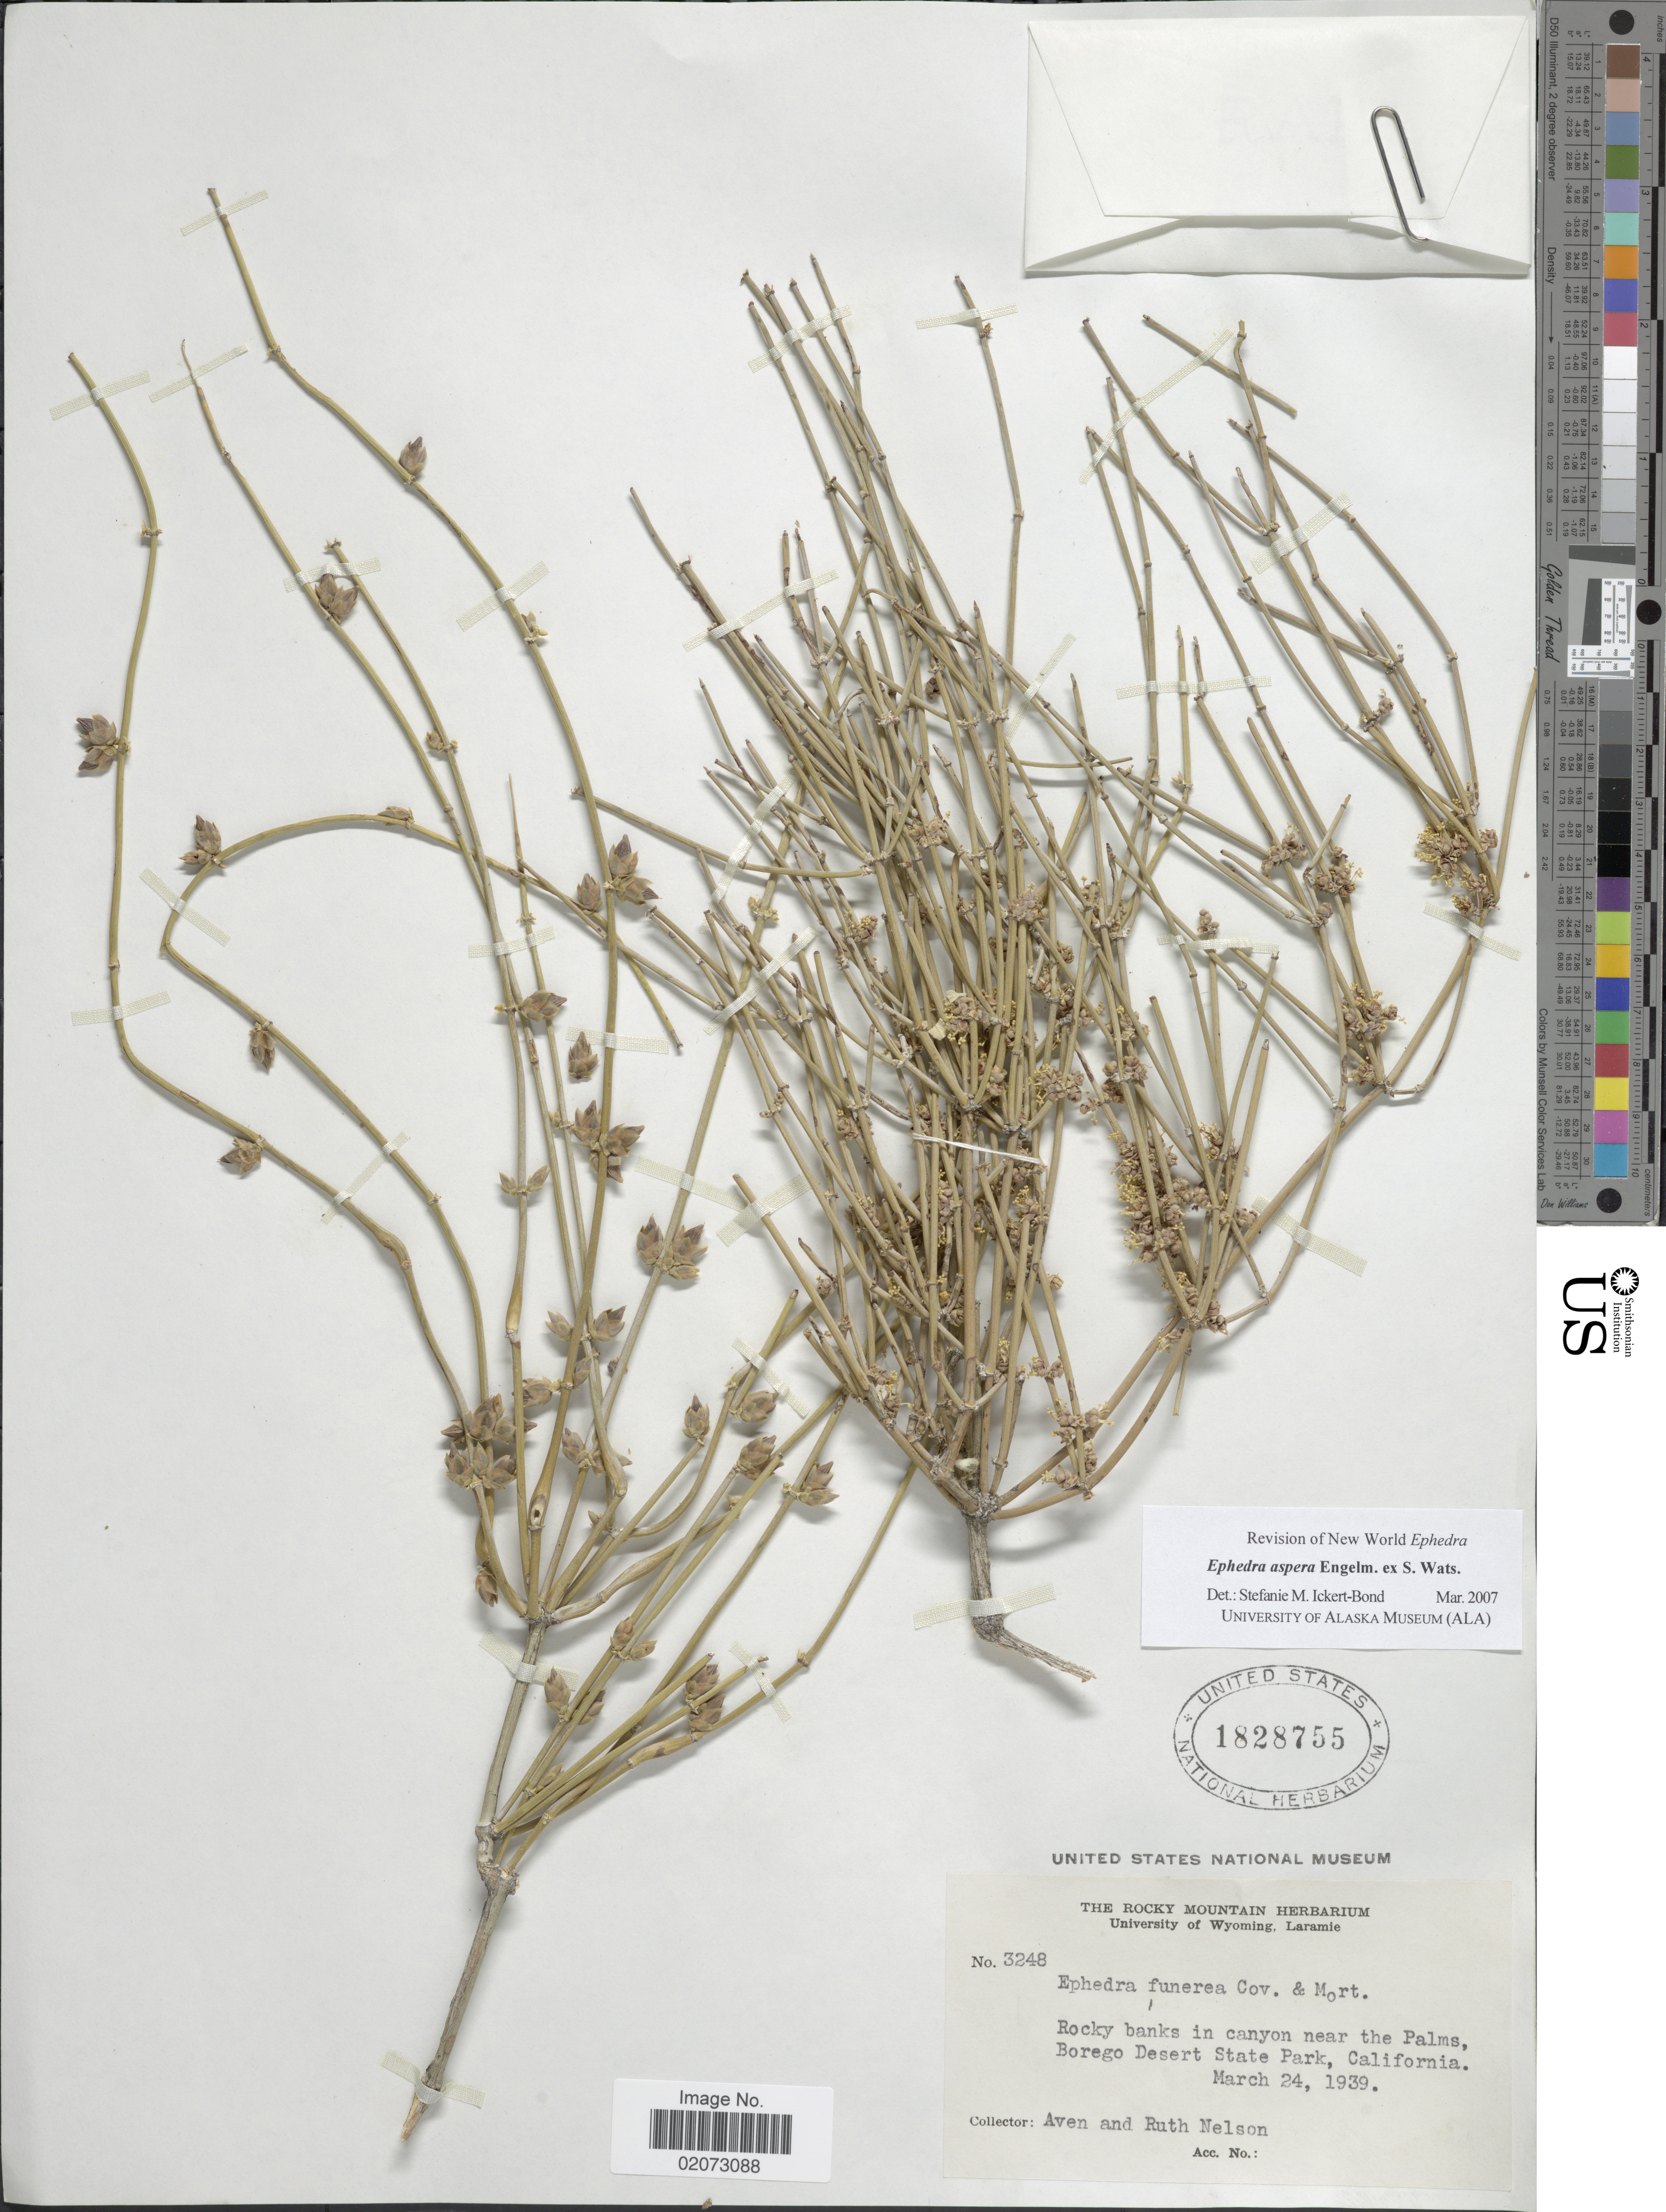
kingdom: Plantae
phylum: Tracheophyta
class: Gnetopsida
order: Ephedrales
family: Ephedraceae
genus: Ephedra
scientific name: Ephedra aspera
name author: Engelm. ex S. Watson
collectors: A. Nelson & R. A. Nelson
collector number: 3248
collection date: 1939-03-24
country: United States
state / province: California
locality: Rocky banks in canyon near the Palms Borego Desert State Park, California.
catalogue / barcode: US 1828755